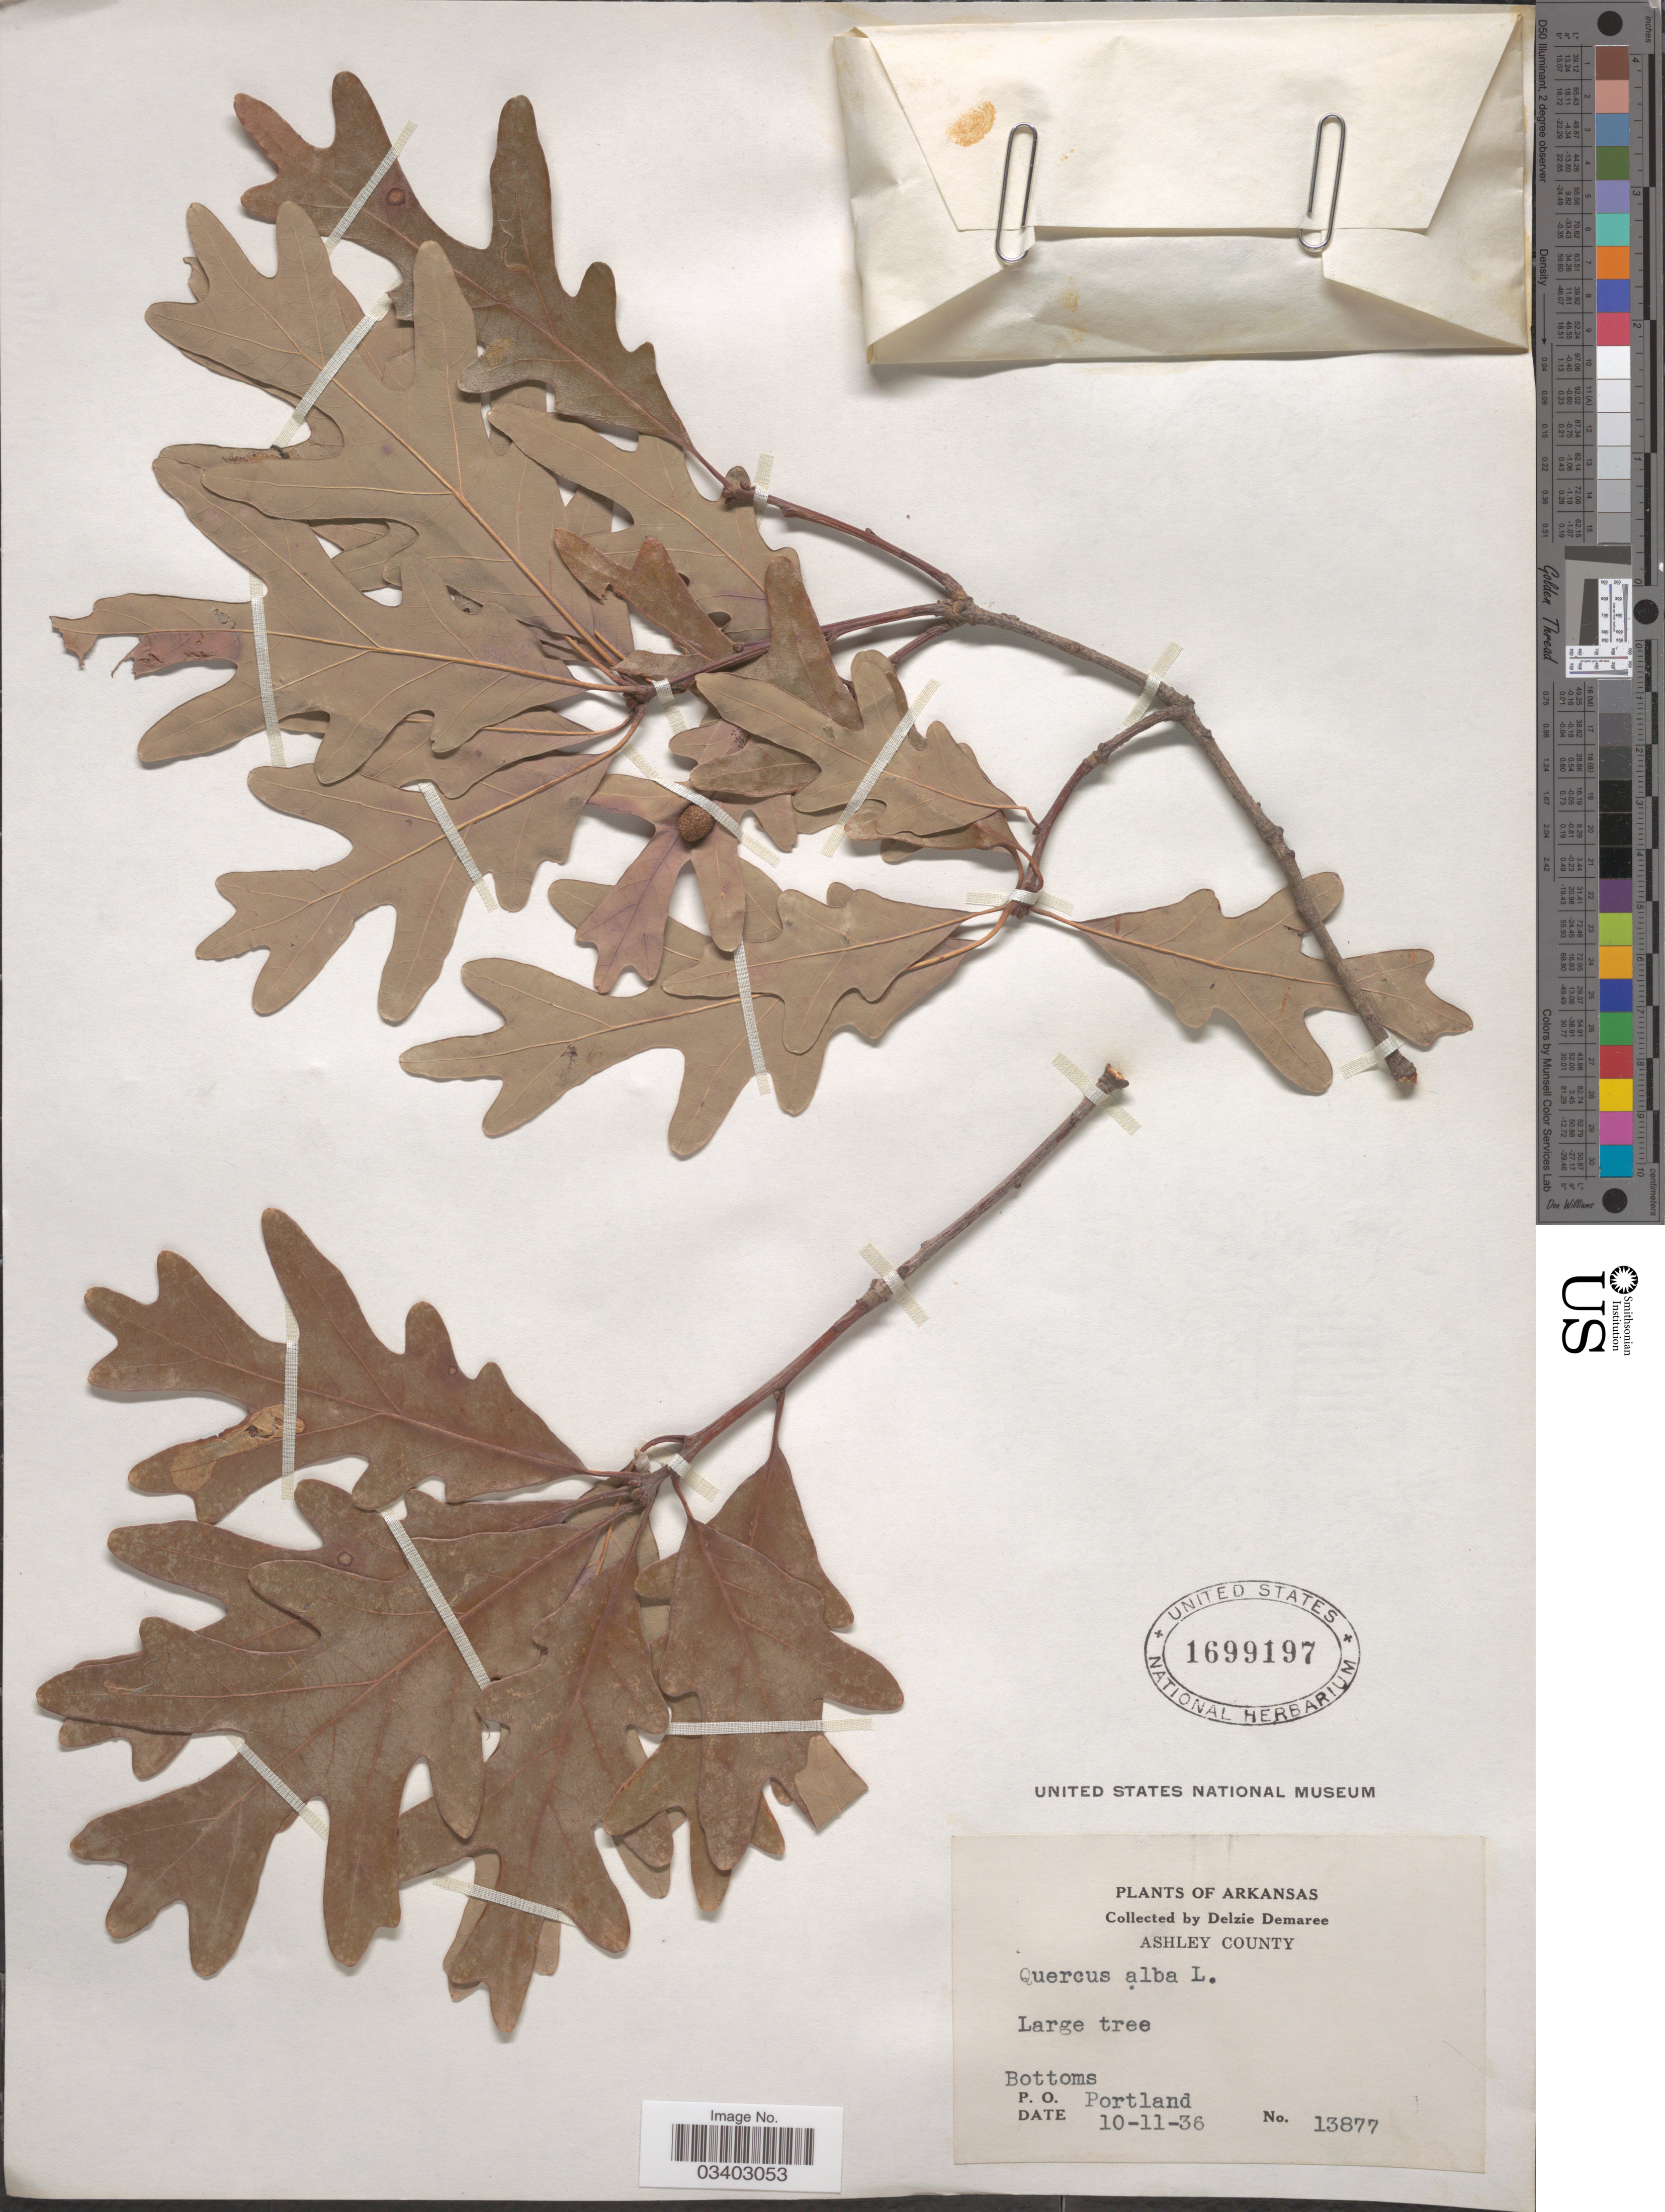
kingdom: Plantae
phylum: Tracheophyta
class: Magnoliopsida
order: Fagales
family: Fagaceae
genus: Quercus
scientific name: Quercus alba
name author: L.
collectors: D. Demaree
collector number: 13877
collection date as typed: Transcribed d/m/y: 11/10/36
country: United States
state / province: Arkansas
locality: Ashley County, P.O. Portland.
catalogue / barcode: US 1699197